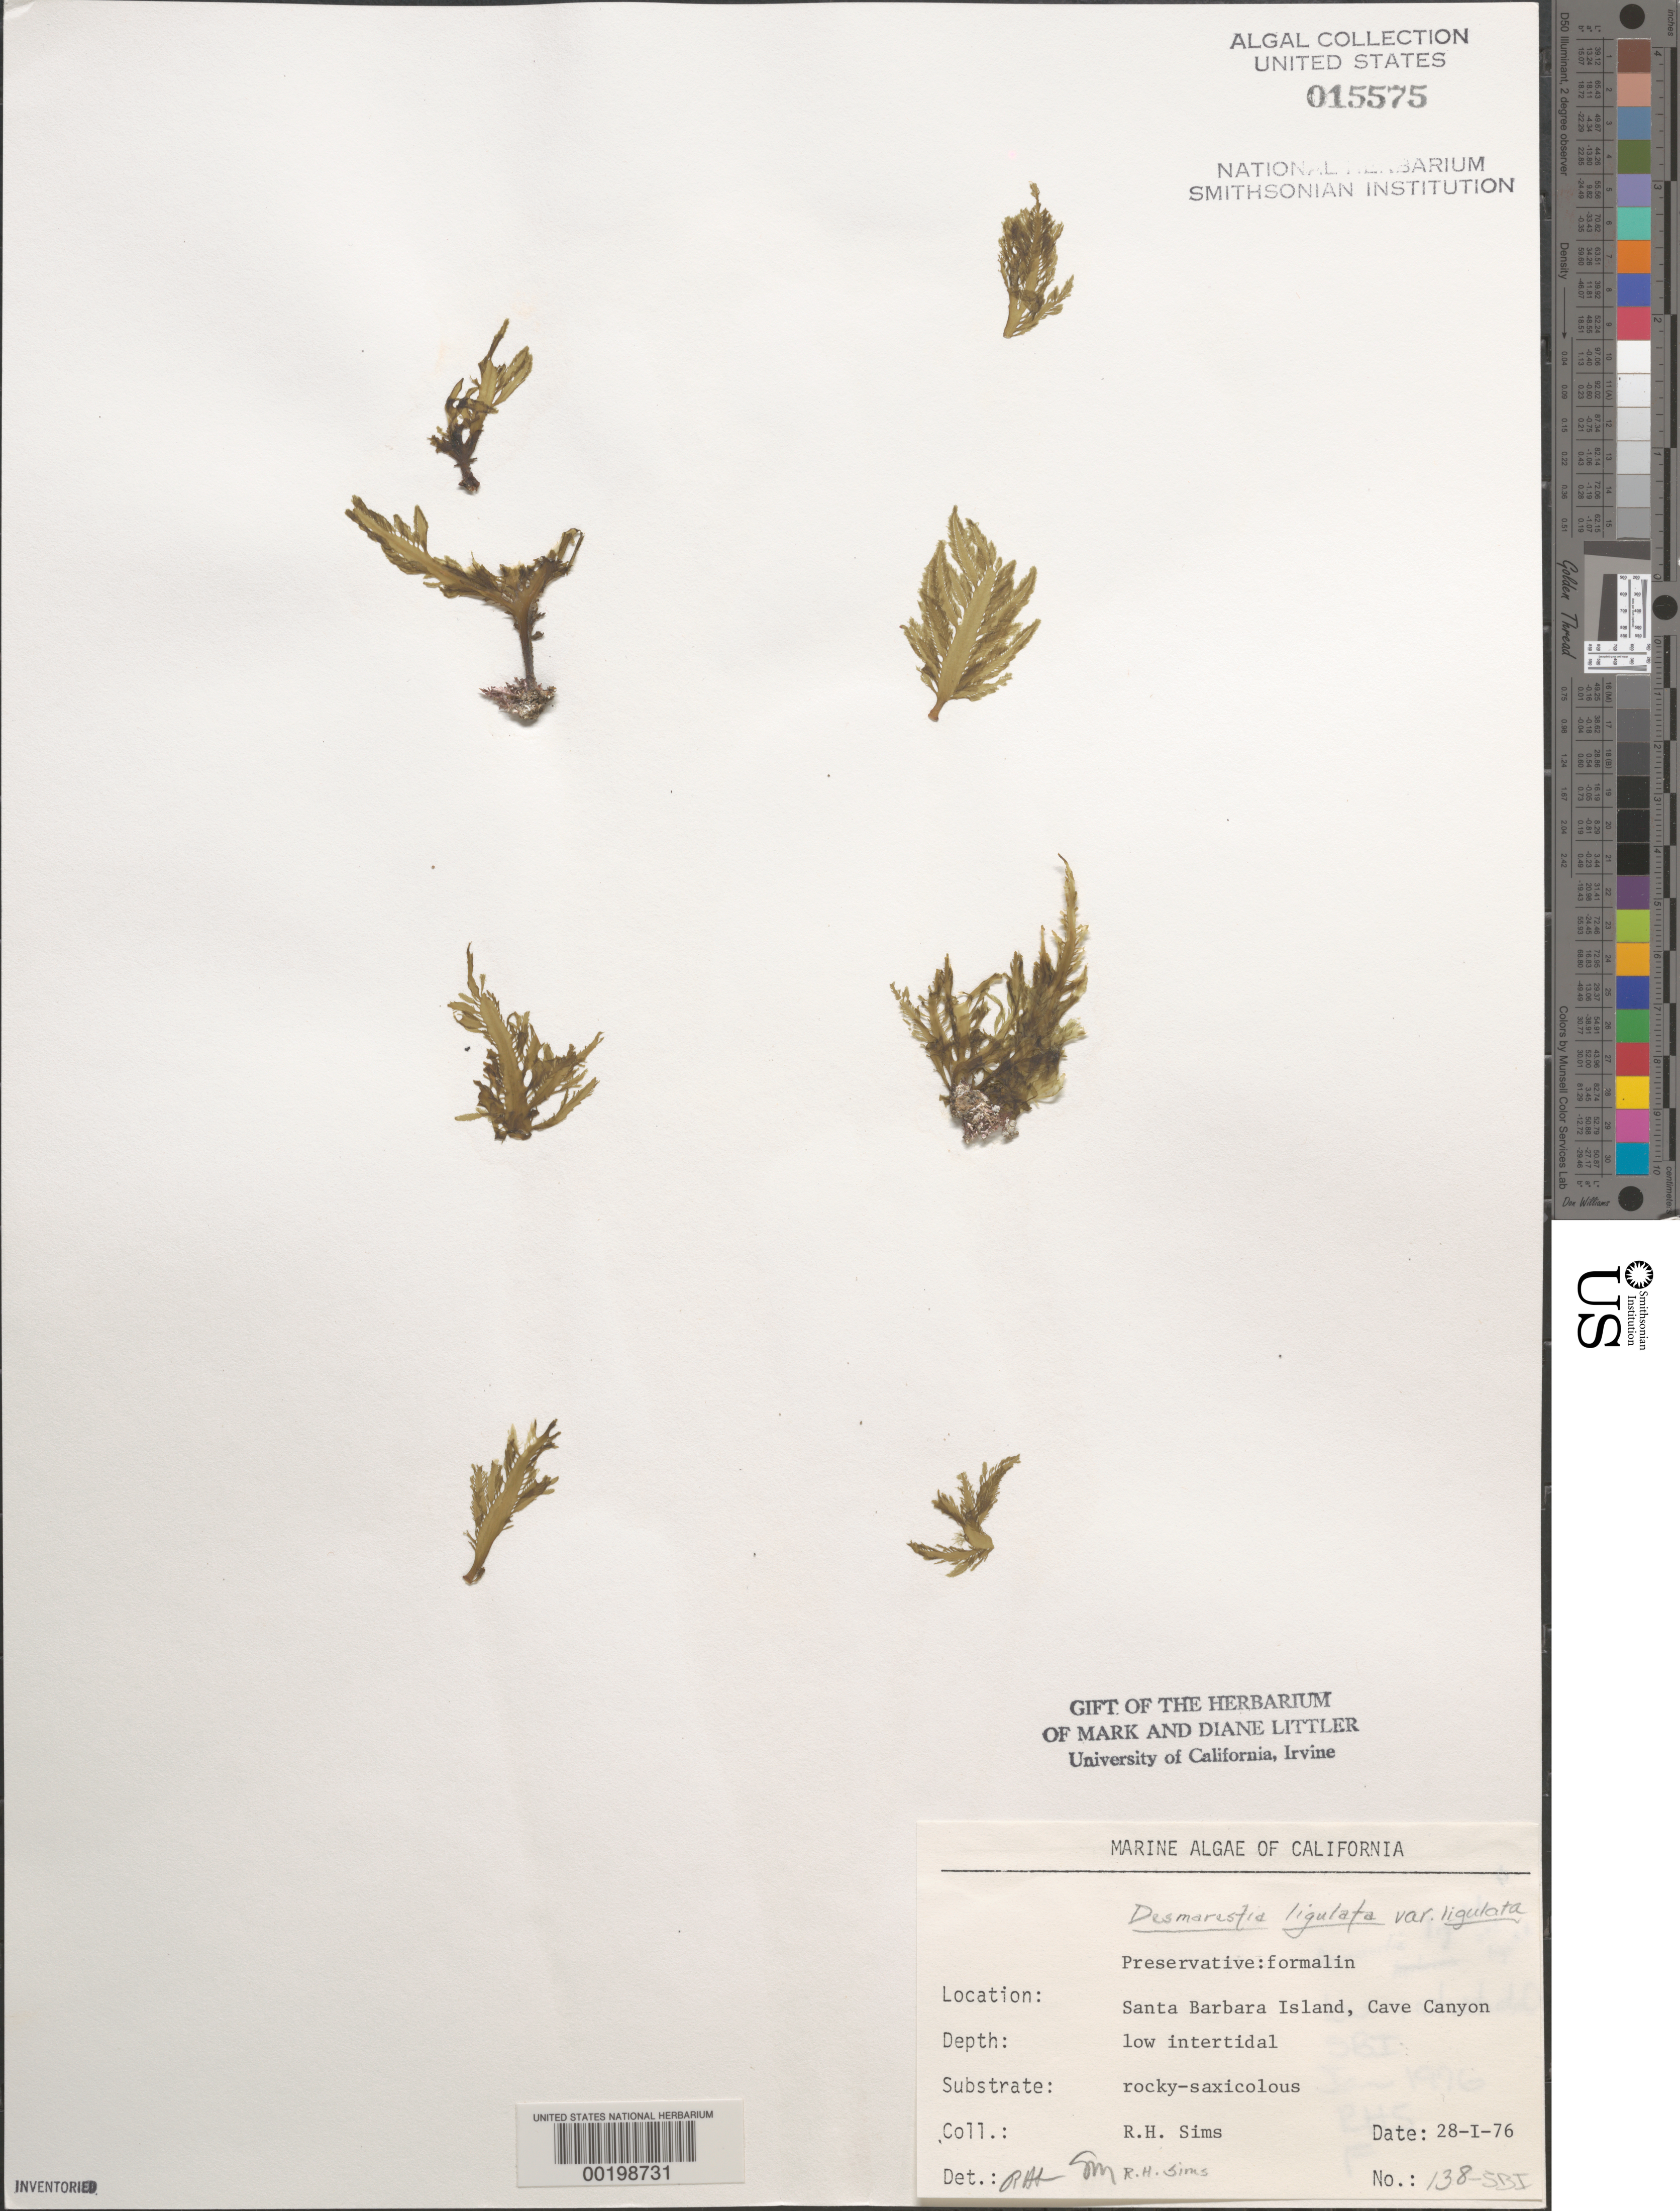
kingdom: Chromista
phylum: Ochrophyta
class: Phaeophyceae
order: Desmarestiales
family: Desmarestiaceae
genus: Desmarestia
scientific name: Desmarestia ligulata var. ligulata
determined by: Sims, Robert H.; Murray, S. N.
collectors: R. H. Sims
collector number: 138-sbi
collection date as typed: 28 Jan 1976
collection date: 1976-01-28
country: United States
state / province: California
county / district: Santa Barbara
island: Santa Barbara Island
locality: Cave Canyon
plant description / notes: BLM-SOCALBIGHT Rocky Intertidal Survey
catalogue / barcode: US 15575